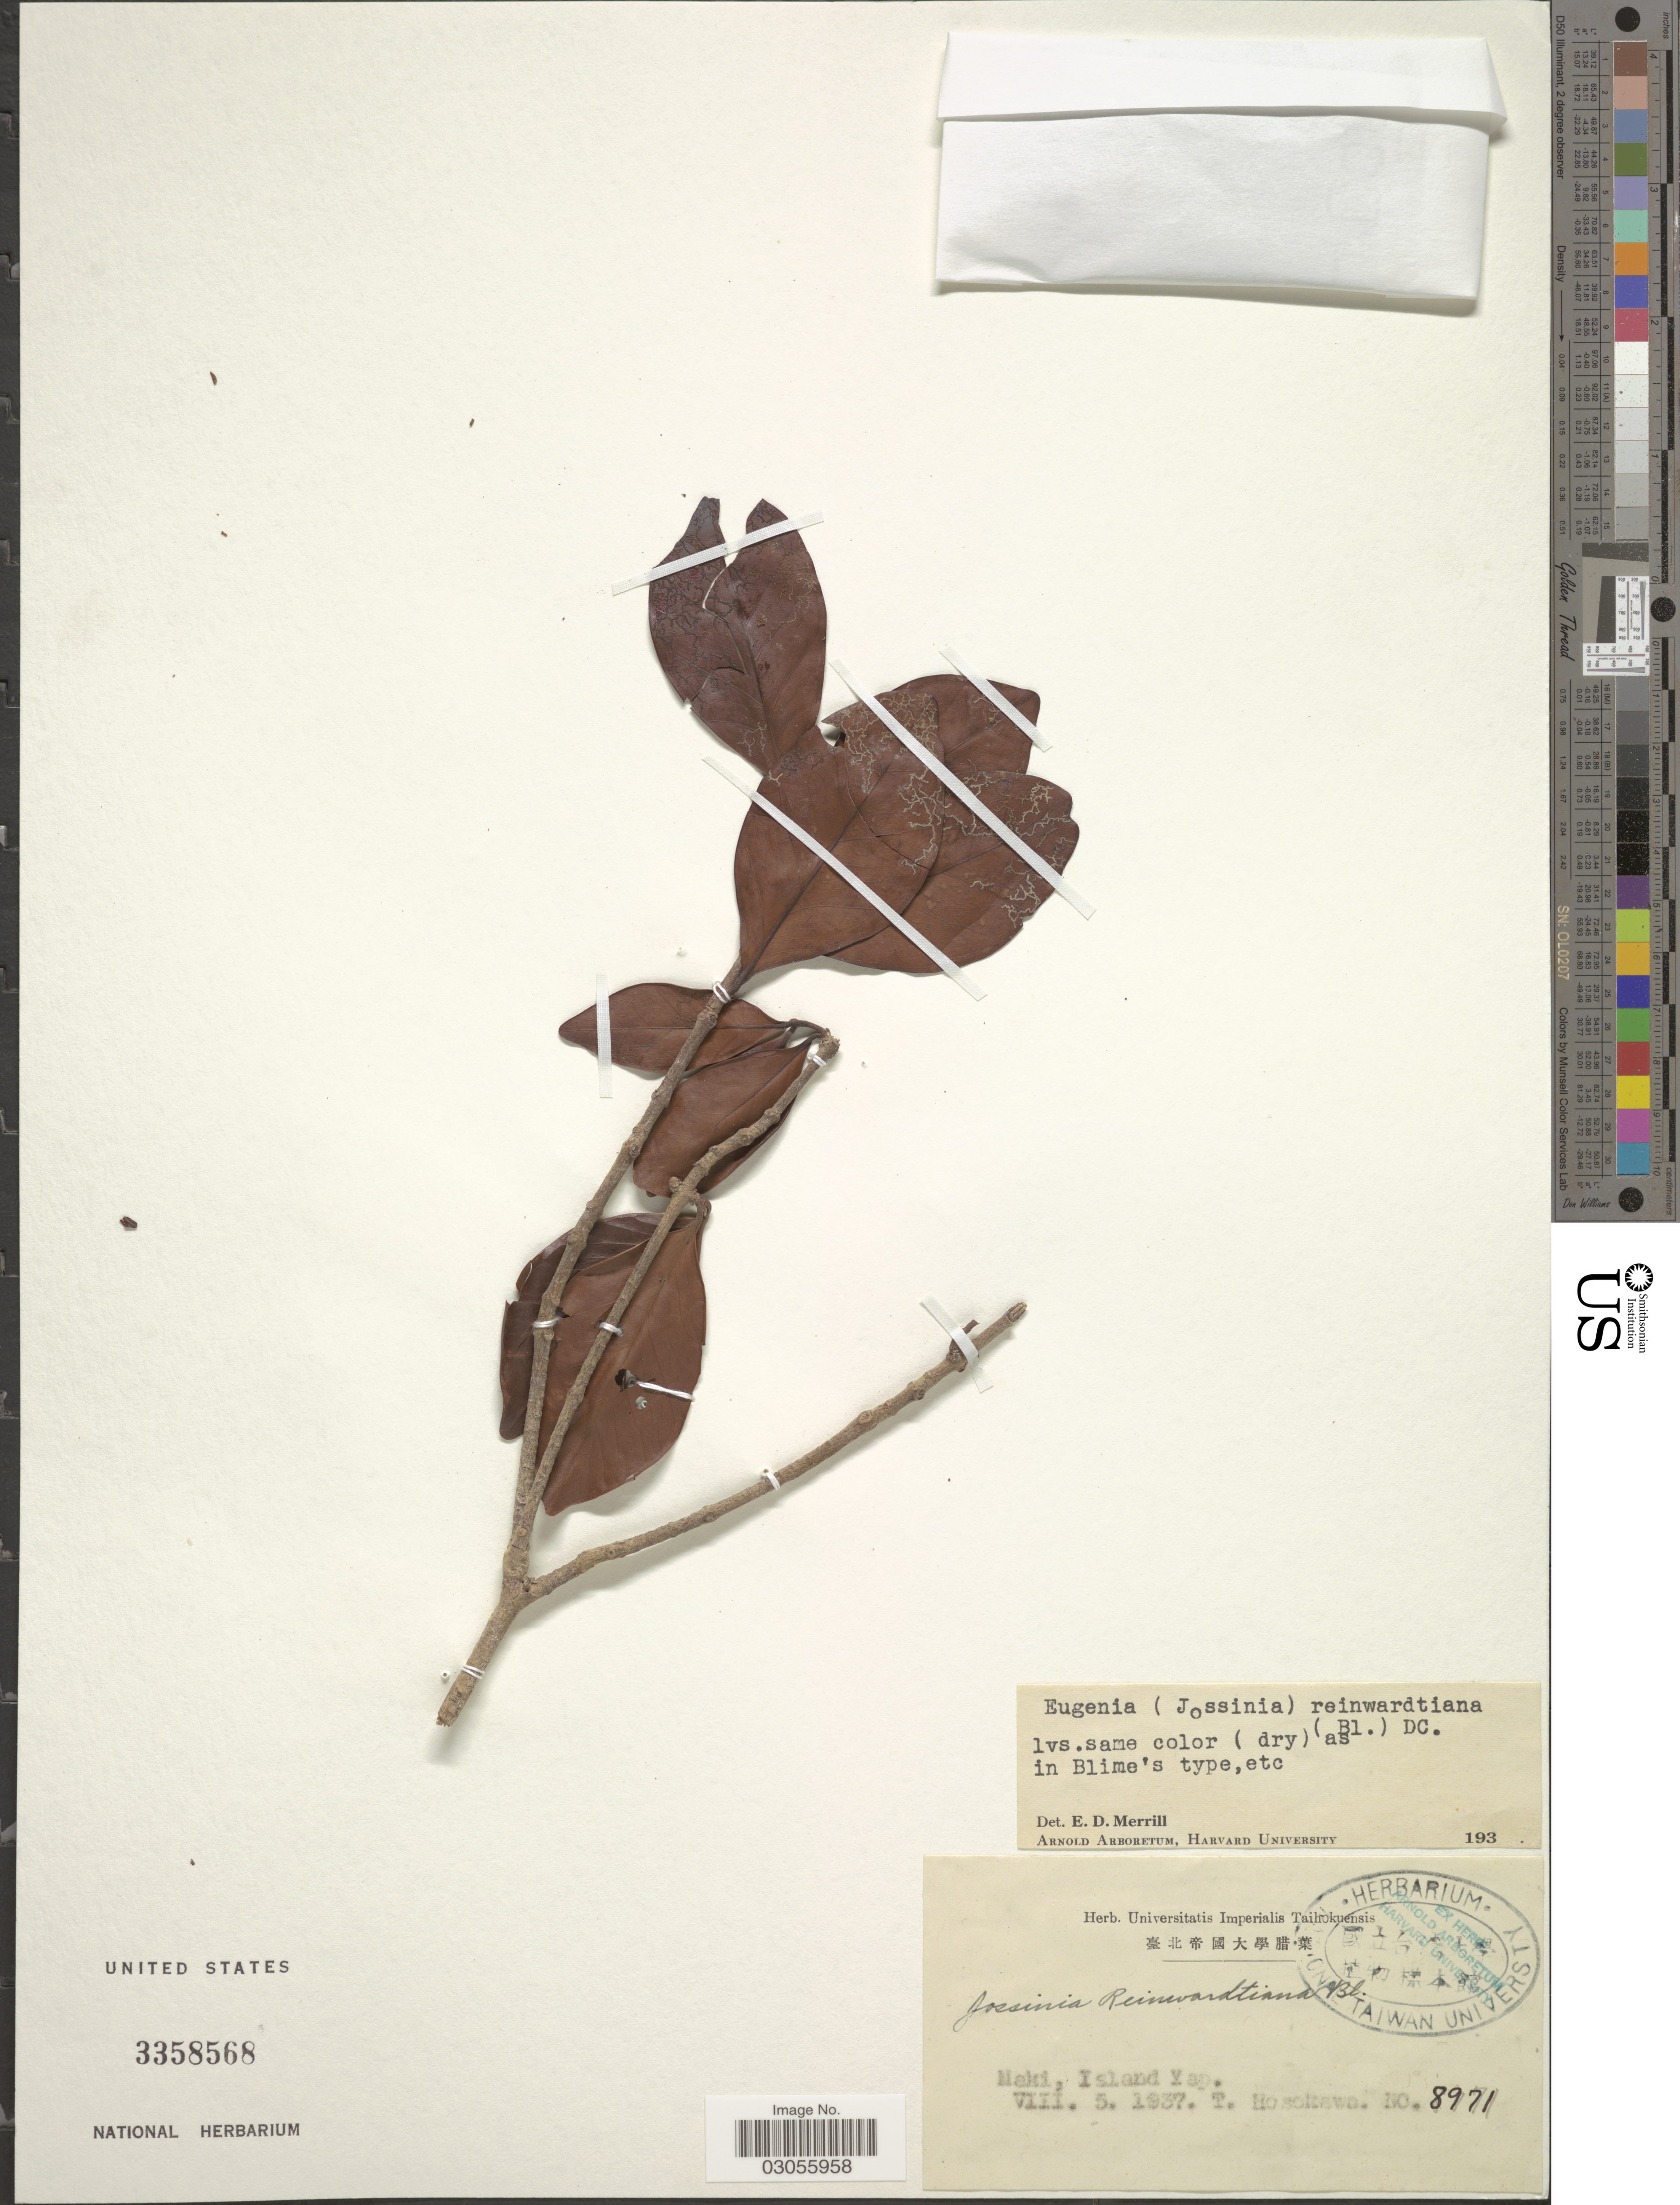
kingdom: Plantae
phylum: Tracheophyta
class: Magnoliopsida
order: Myrtales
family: Myrtaceae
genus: Eugenia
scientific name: Eugenia reinwardtiana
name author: (Blume) DC.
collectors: T. Hosokawa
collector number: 8971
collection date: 1937-08-05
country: Micronesia, Federated States of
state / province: Yap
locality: Maki, Island Yap.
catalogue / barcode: US 3358568